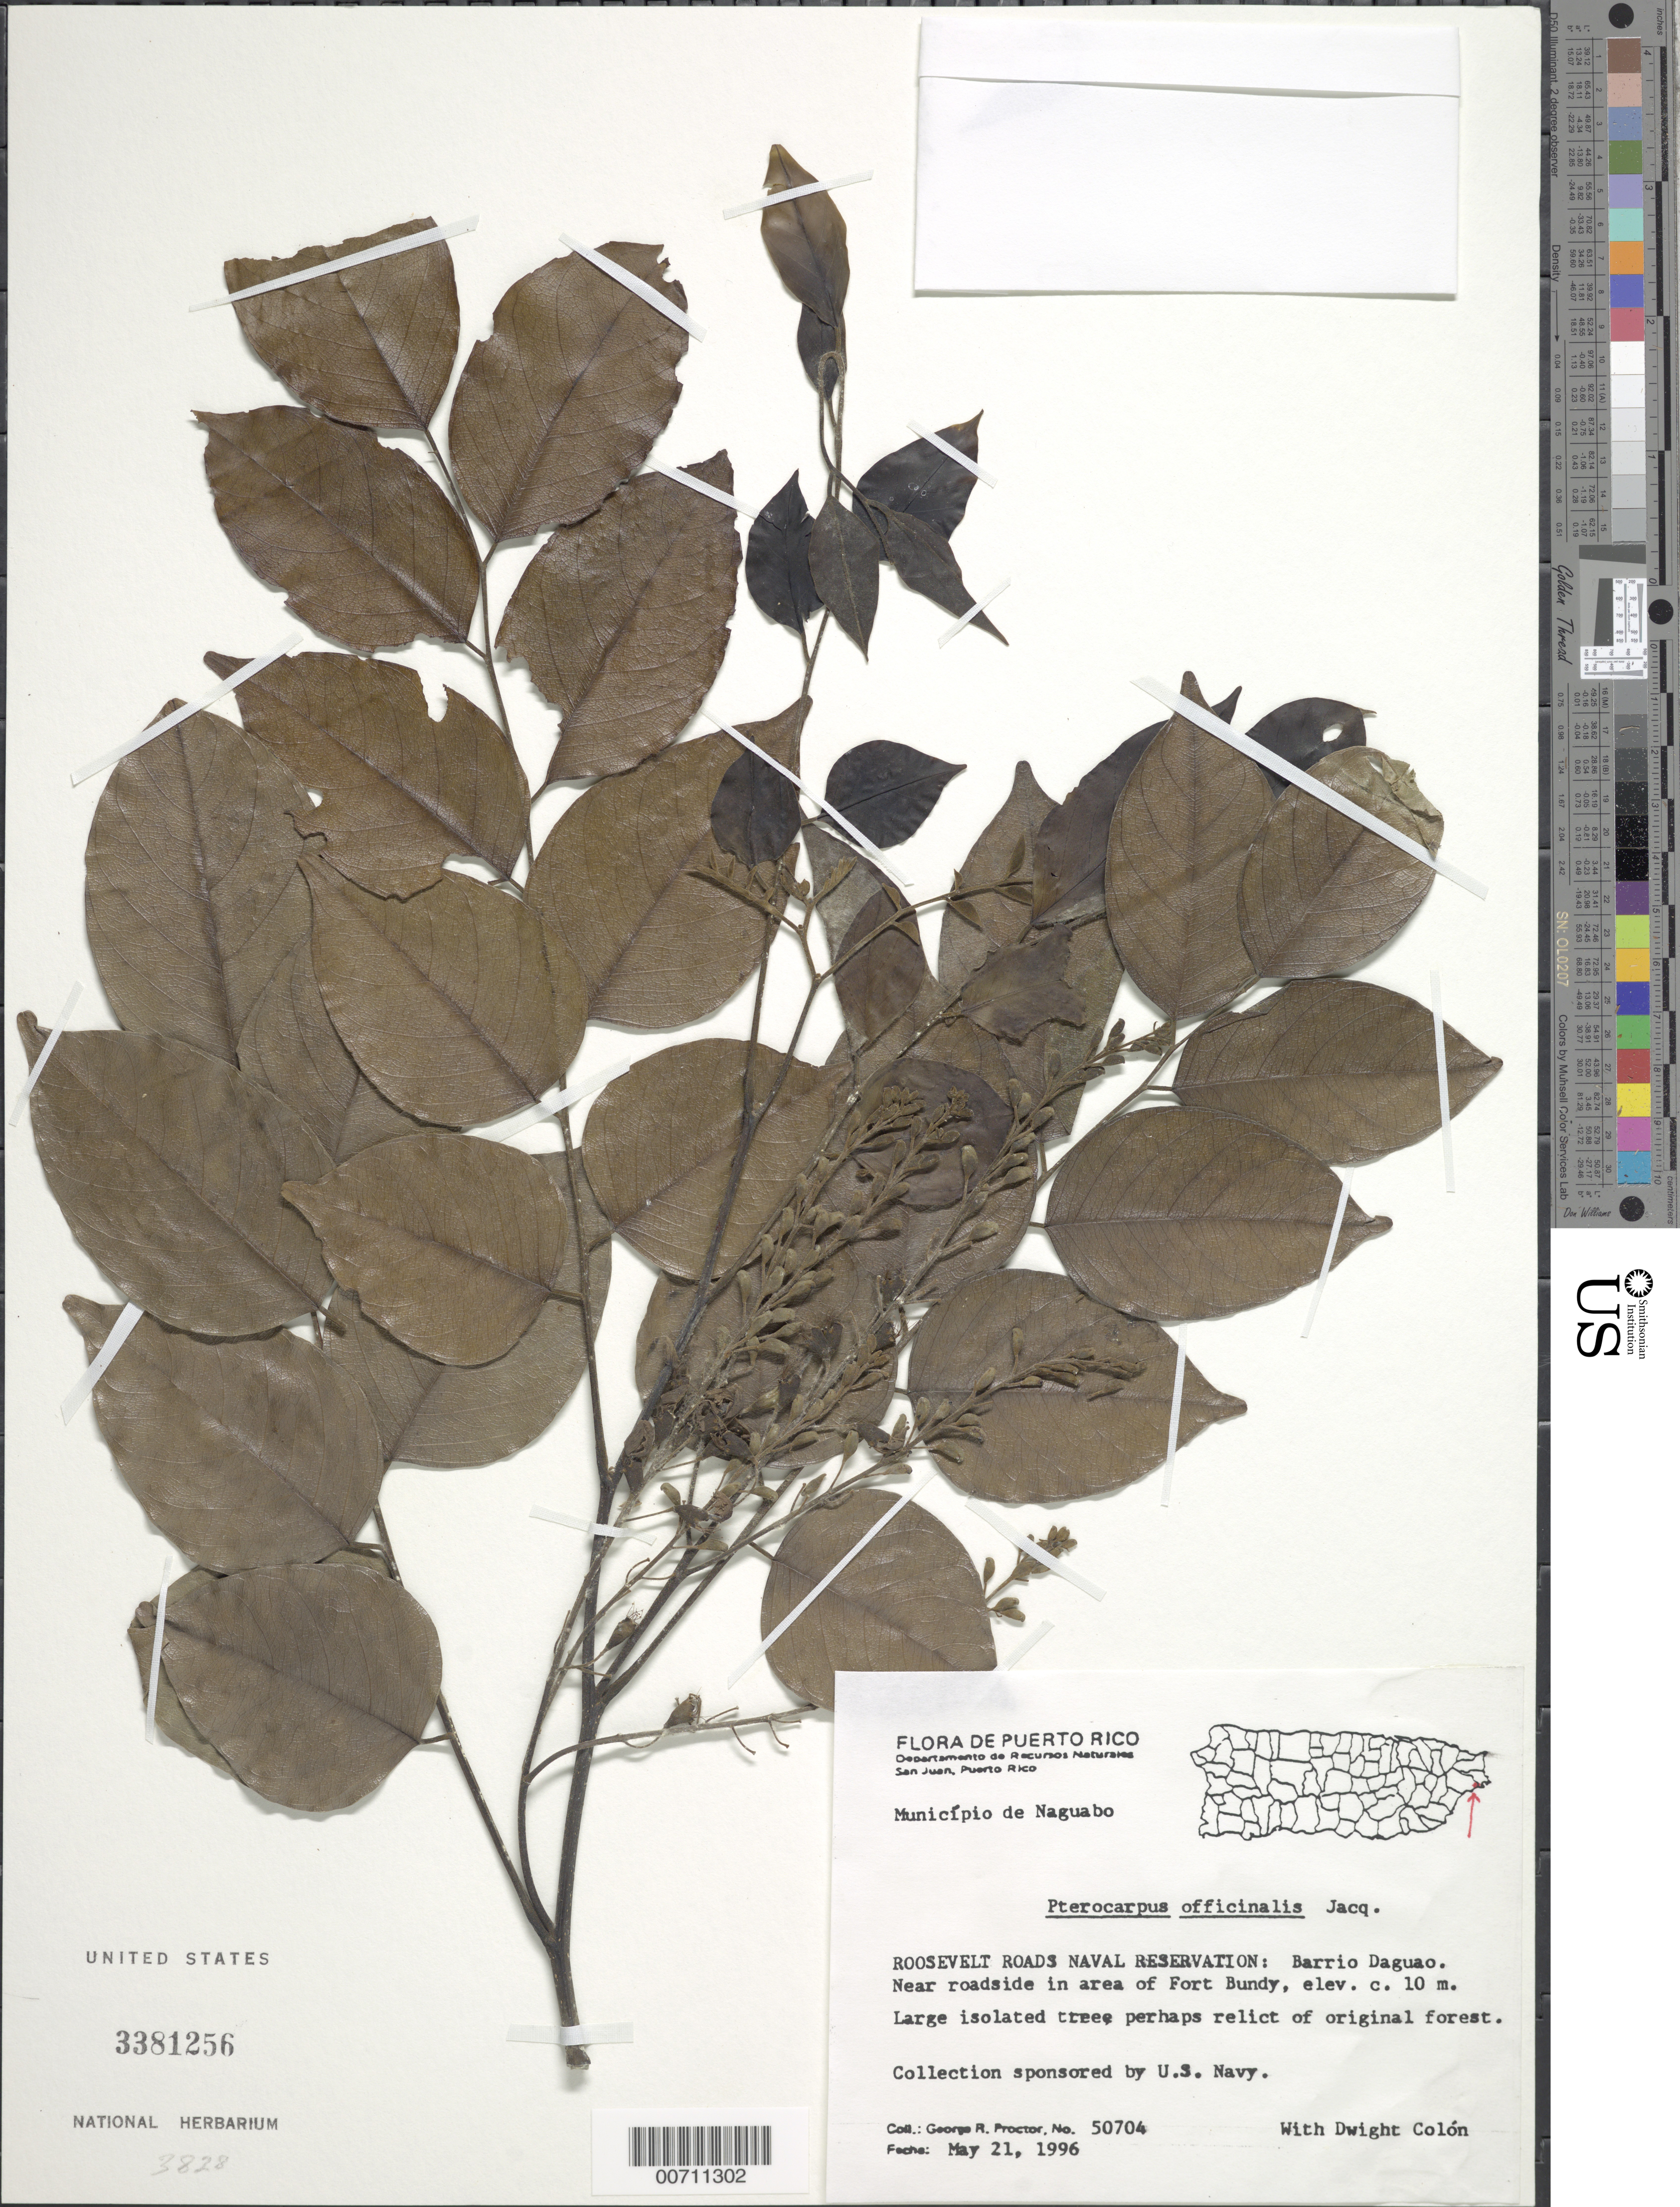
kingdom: Plantae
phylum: Tracheophyta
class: Magnoliopsida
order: Fabales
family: Fabaceae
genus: Pterocarpus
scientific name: Pterocarpus officinalis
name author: Jacq.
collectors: G. R. Proctor & D. Colon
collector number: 50704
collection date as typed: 21 May 1996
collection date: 1996-05-21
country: Puerto Rico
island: Greater Antilles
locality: Roosevelt Rds Naval Reservation: Bo. Daguao, near roadside in area of Fort Bundy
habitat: Near roadside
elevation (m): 10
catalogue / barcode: US 3381256